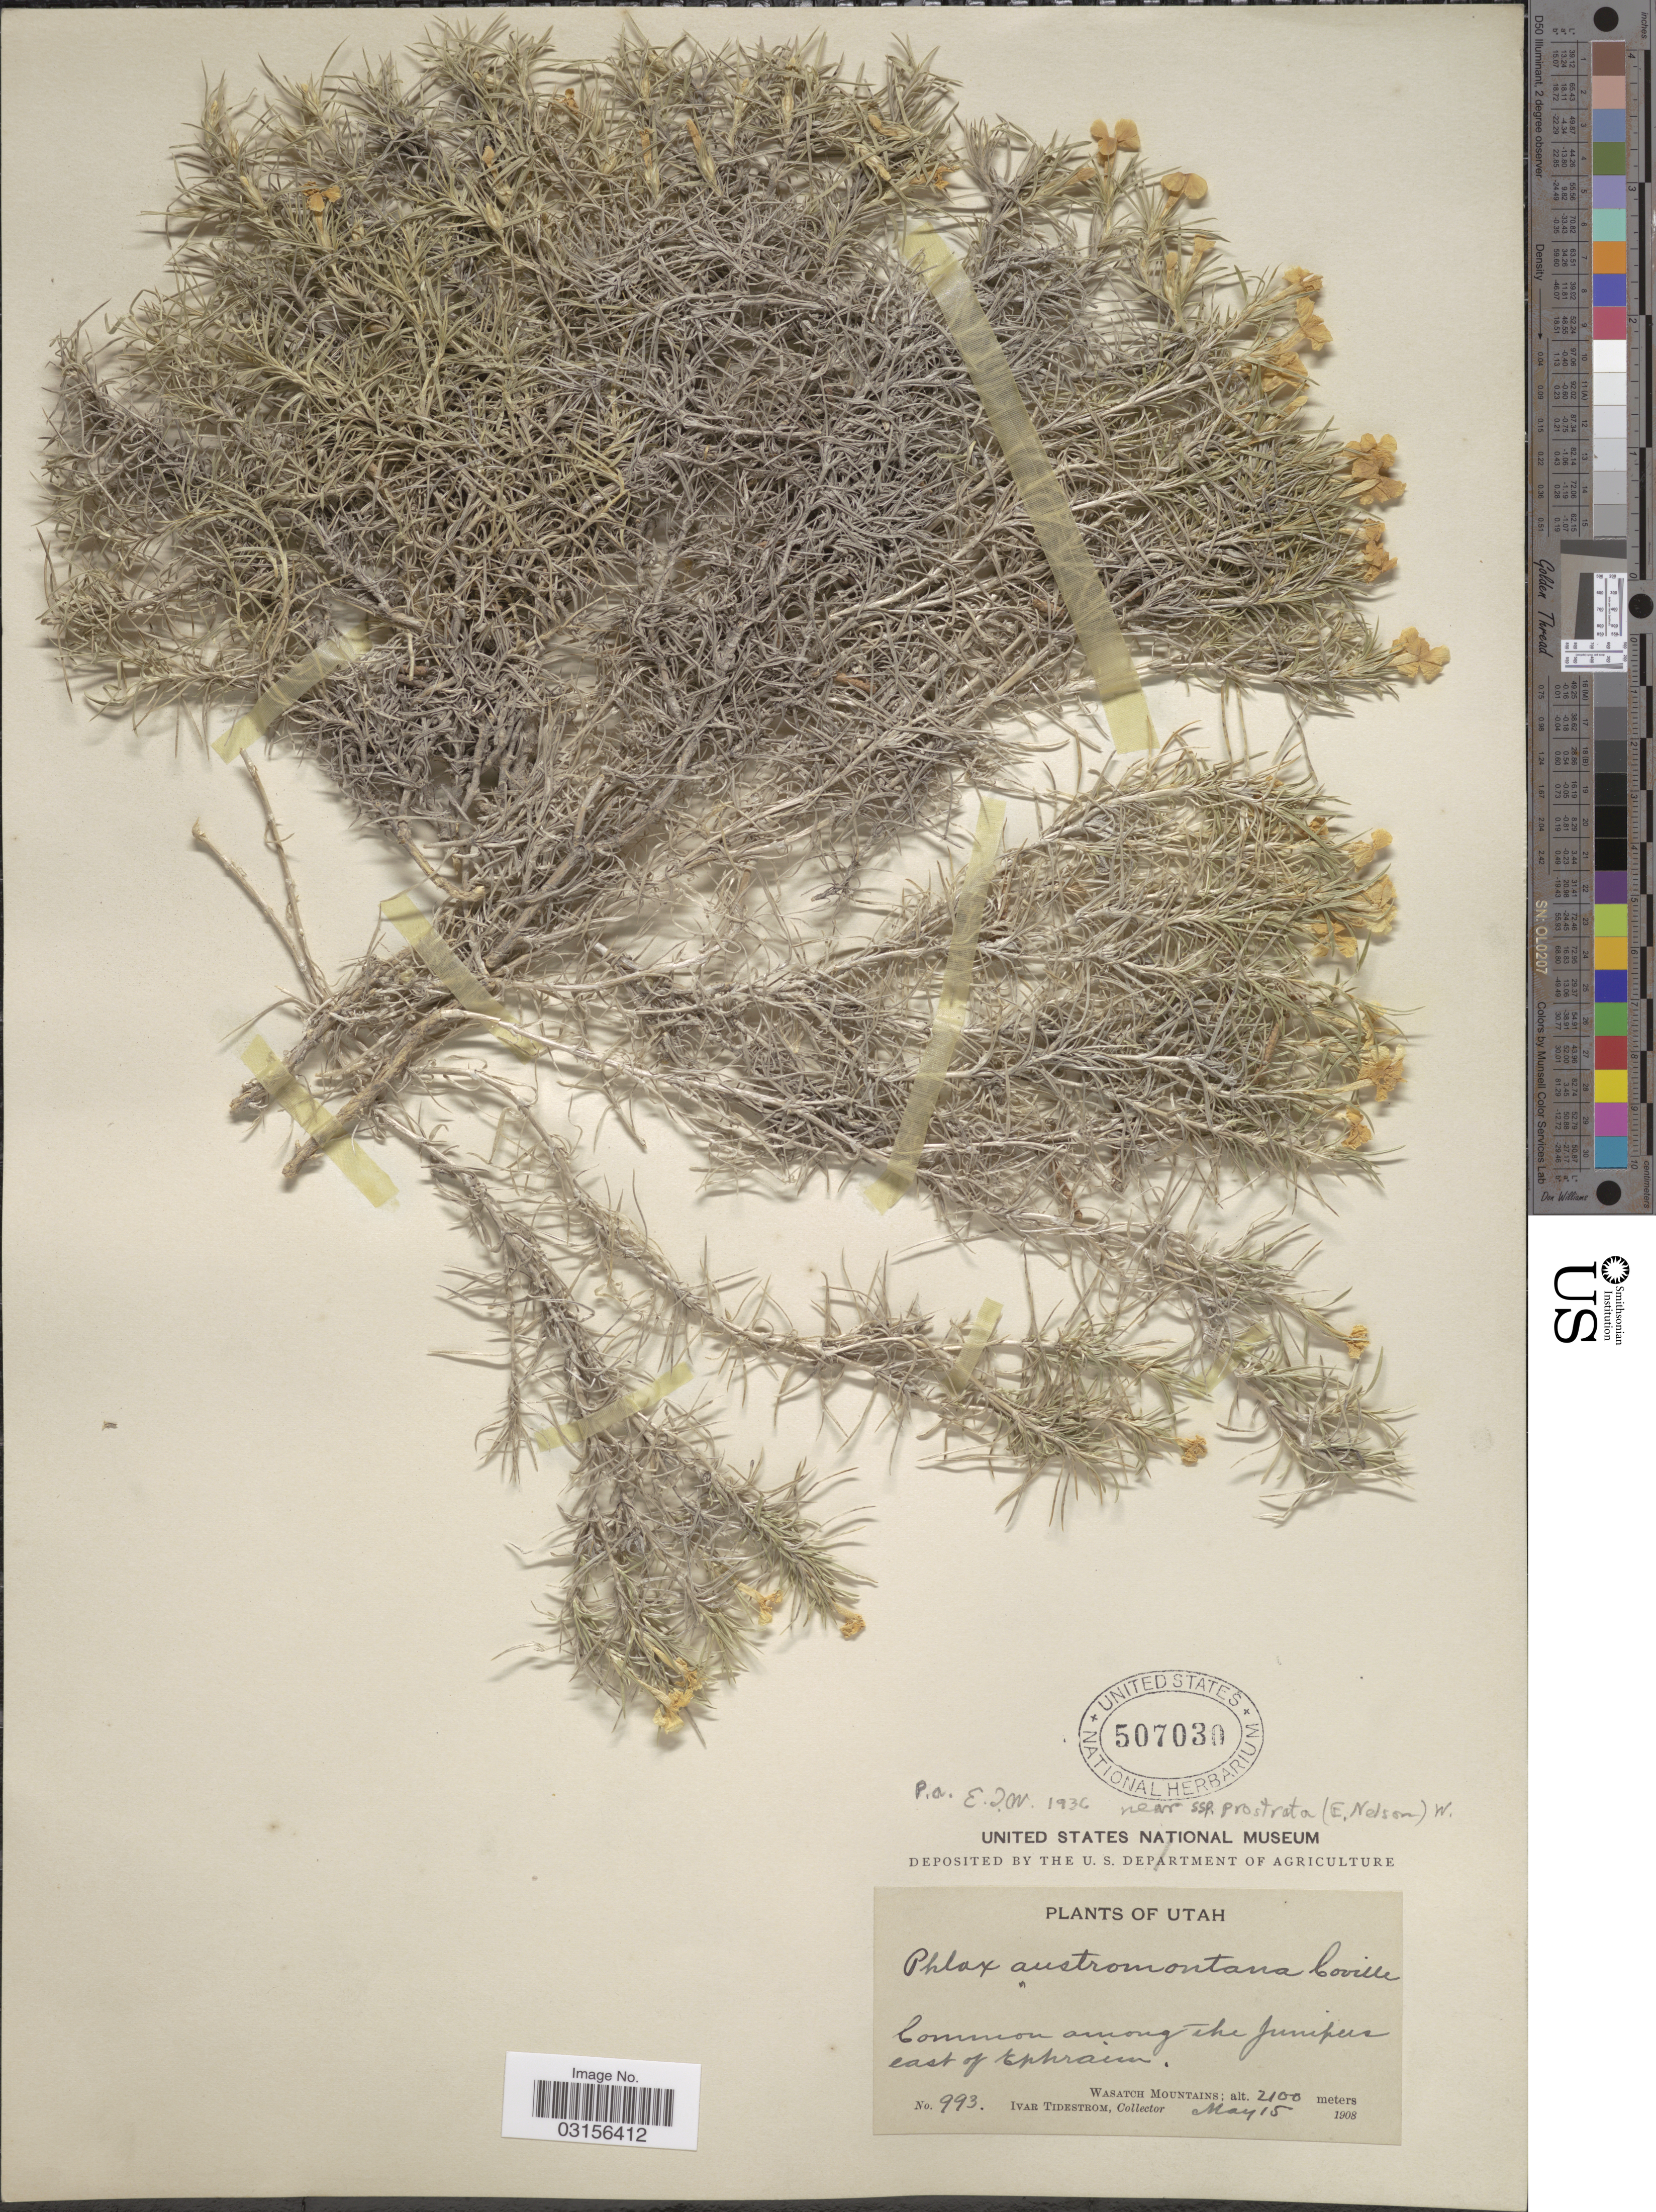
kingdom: Plantae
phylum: Tracheophyta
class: Magnoliopsida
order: Ericales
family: Polemoniaceae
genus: Phlox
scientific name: Phlox austromontana subsp. prostrata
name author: (E.E. Nelson) Wherry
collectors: I. F. Tidestrom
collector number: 993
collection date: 1908-05-15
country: United States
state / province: Utah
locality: Junipers east of Ephraim. Wasatch Mountains.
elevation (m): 2100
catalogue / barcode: US 507030